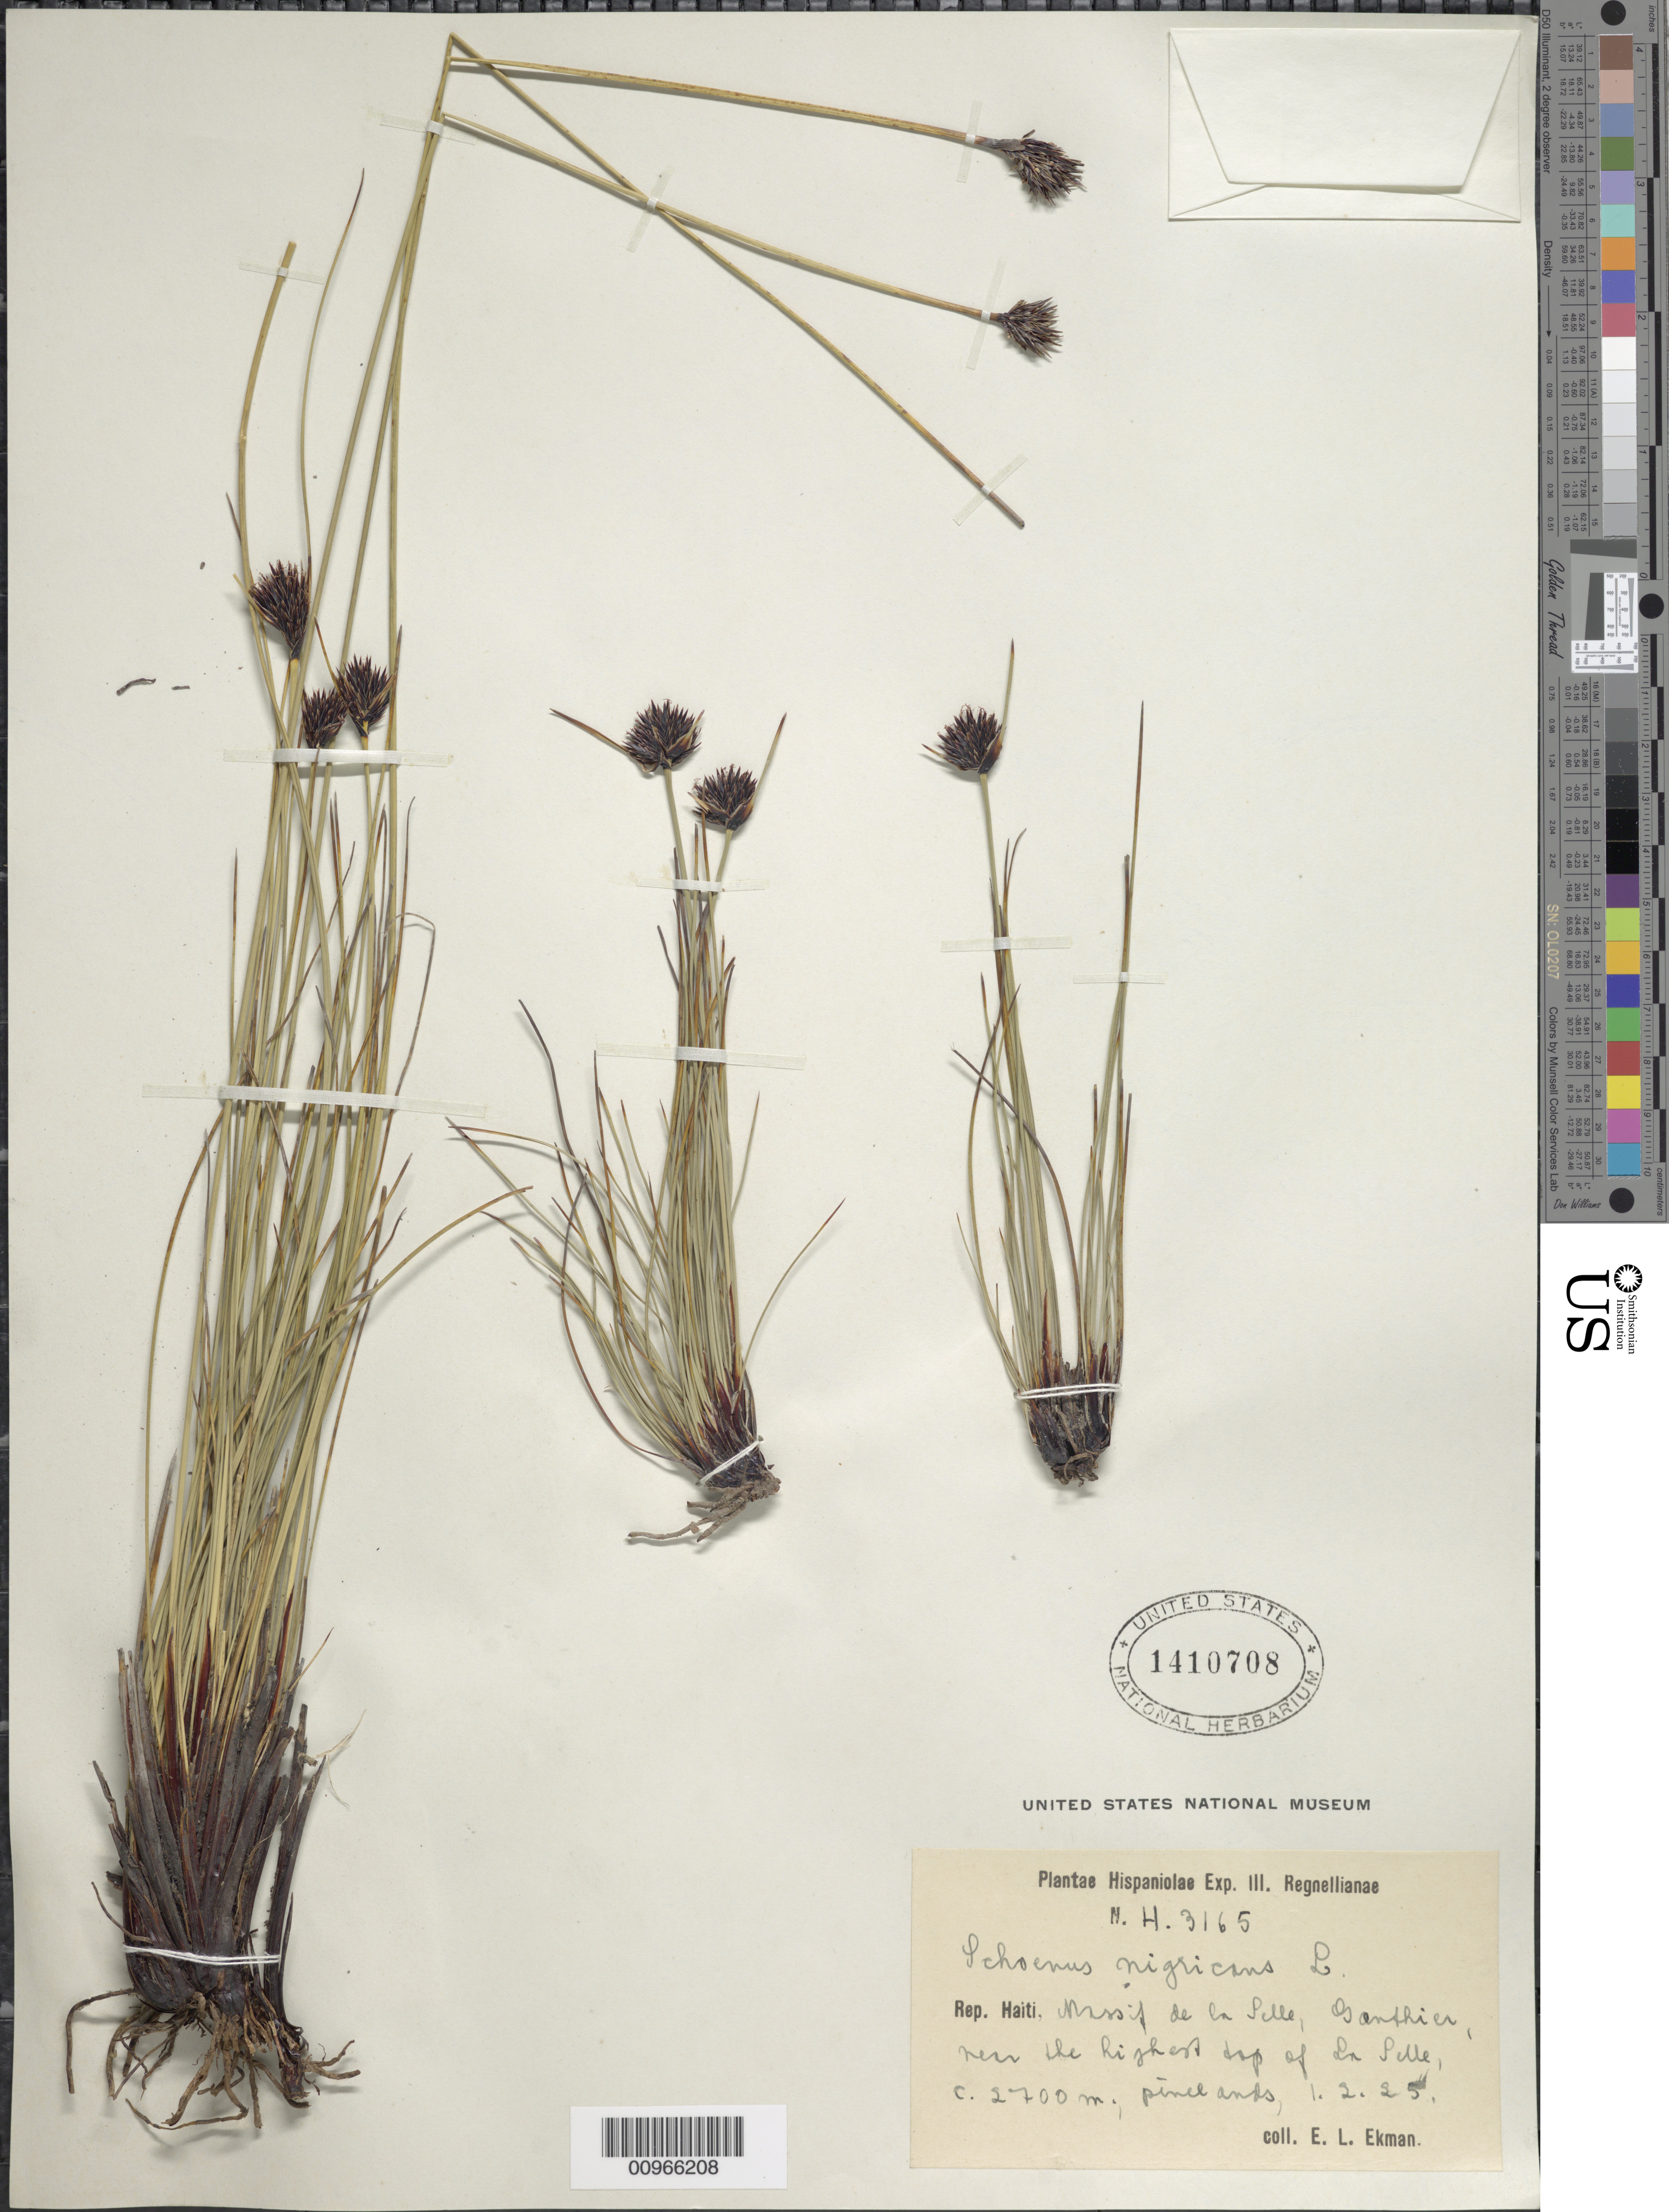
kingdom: Plantae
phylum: Tracheophyta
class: Liliopsida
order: Poales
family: Cyperaceae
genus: Schoenus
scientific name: Schoenus nigricans var. nigricans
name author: L.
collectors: E. L. Ekman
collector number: H 3165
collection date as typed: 01 Feb 1925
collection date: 1925-02-01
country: Haiti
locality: Massif de la Selle, Ganthier, near the highest top of La Selle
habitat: Pinelands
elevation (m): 2700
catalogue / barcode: US 1410708